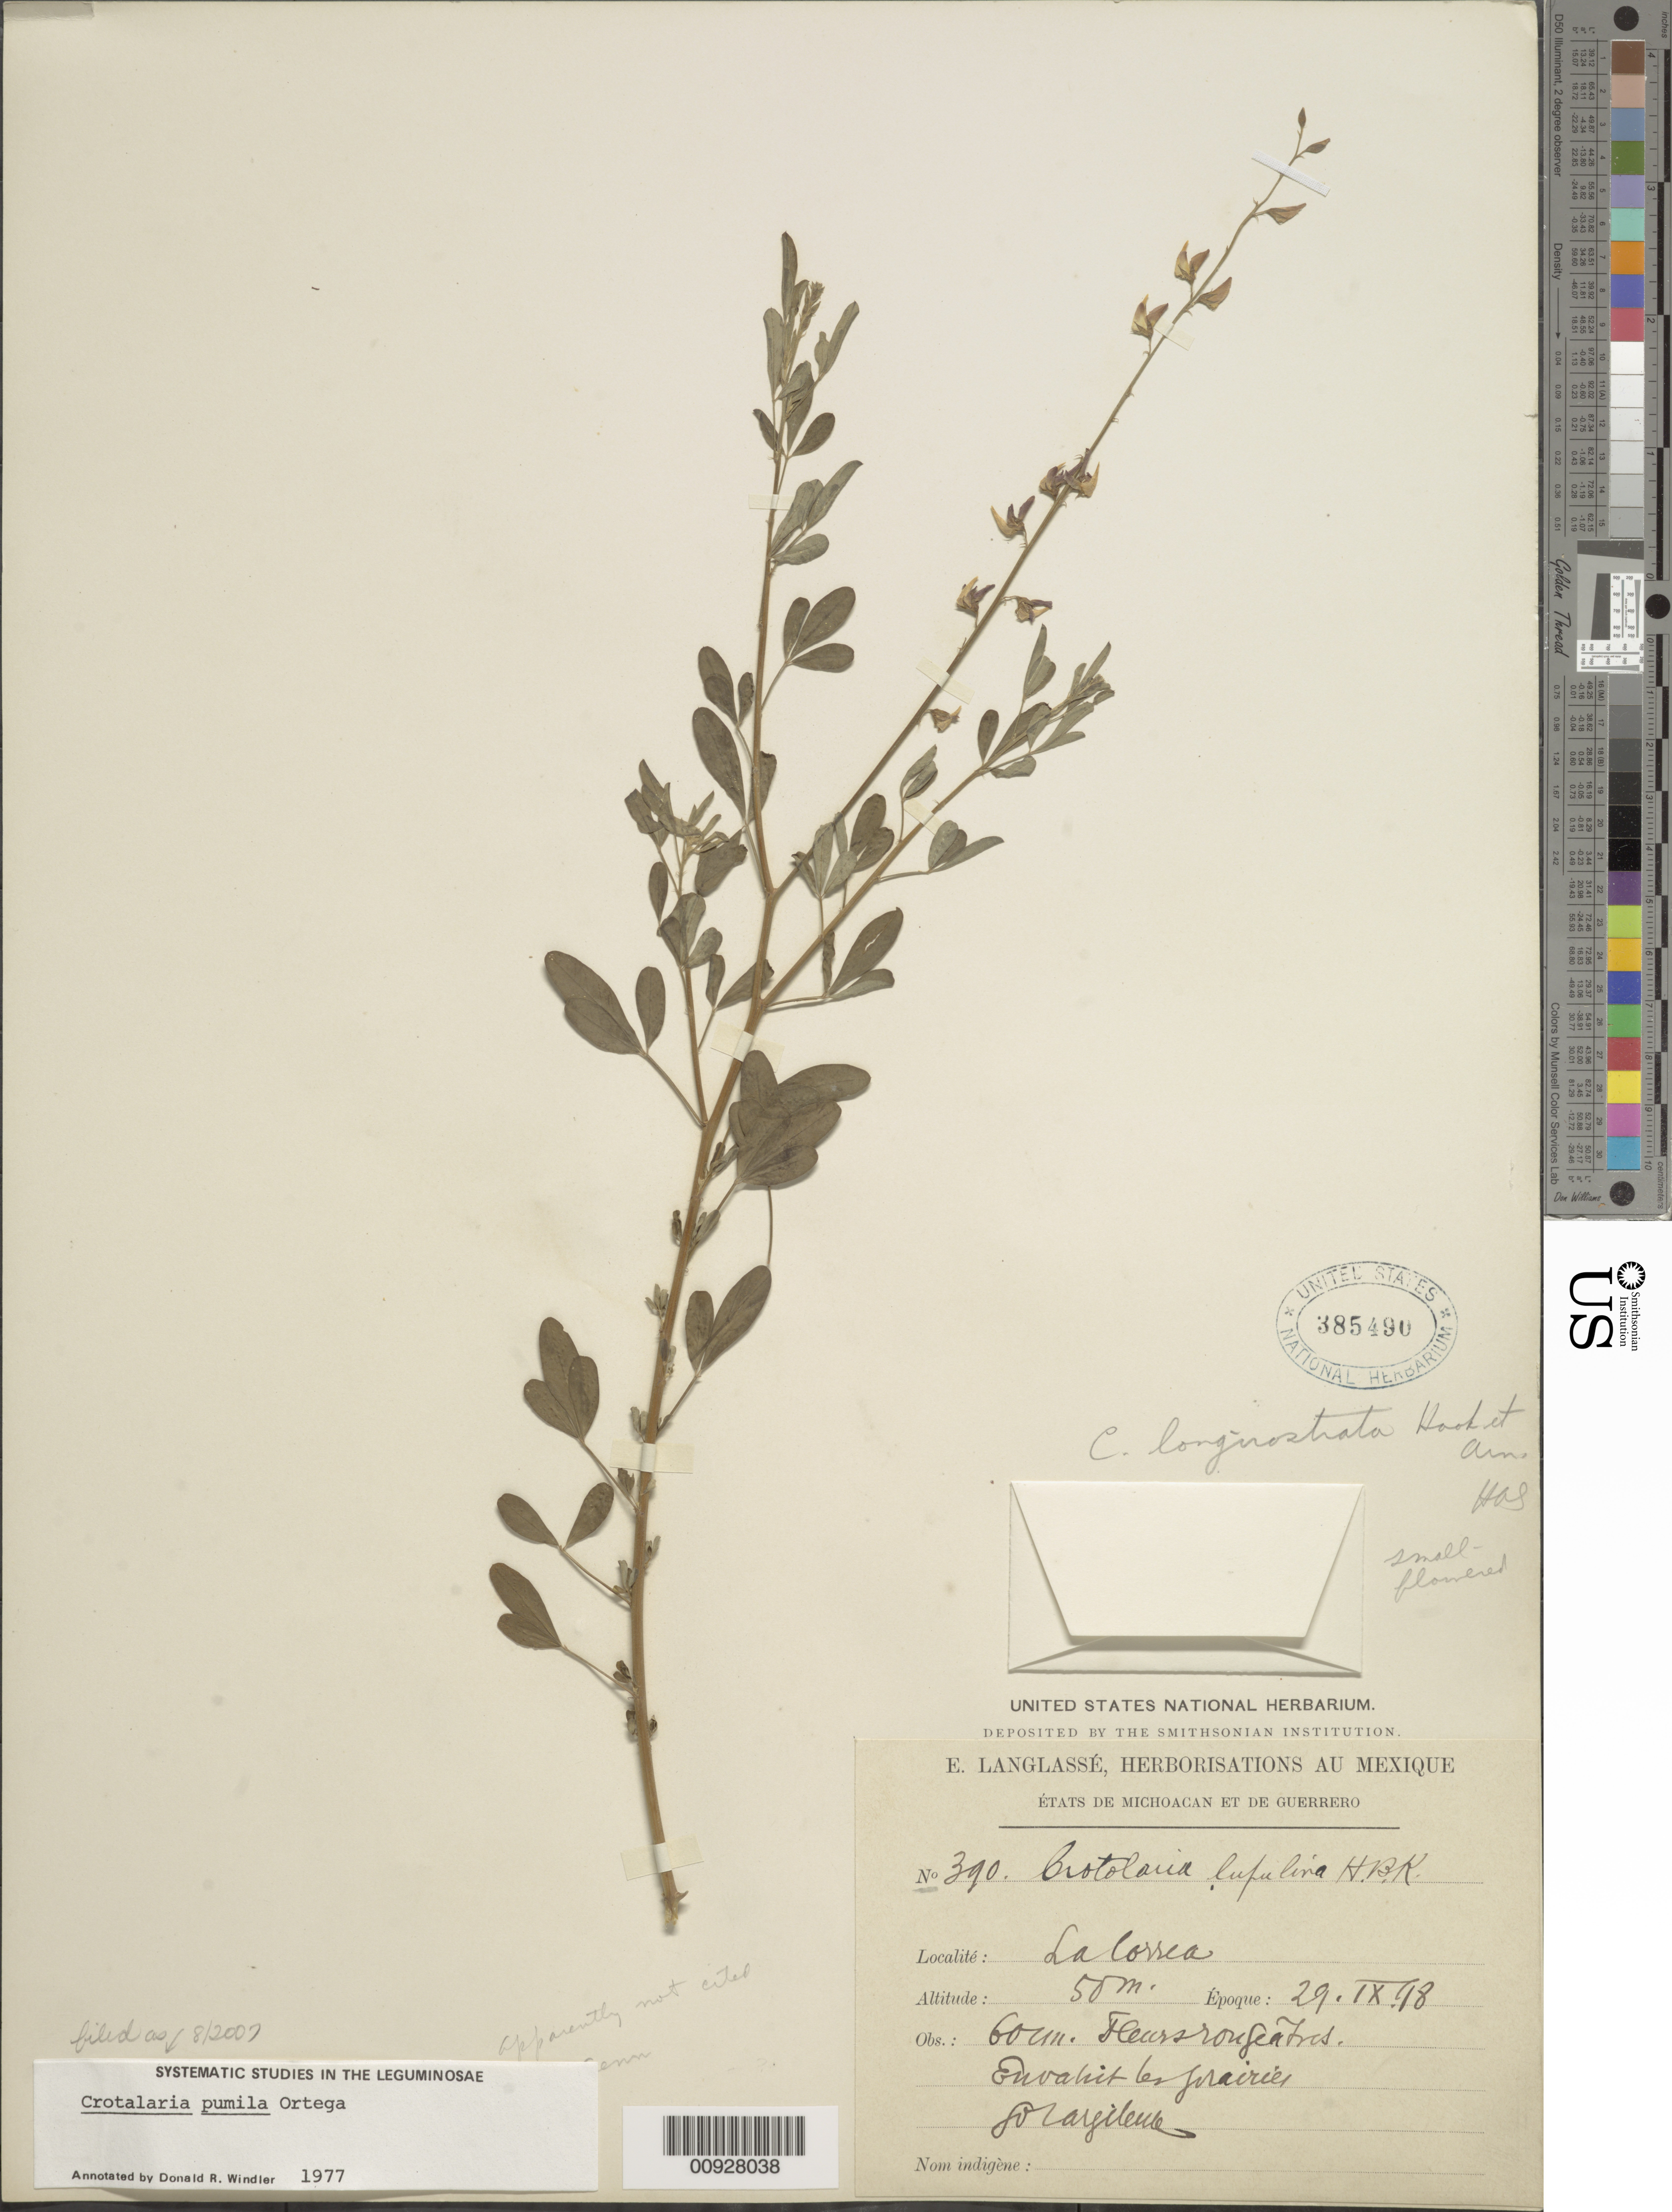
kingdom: Plantae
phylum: Tracheophyta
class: Magnoliopsida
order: Fabales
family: Fabaceae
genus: Crotalaria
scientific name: Crotalaria pumila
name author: Ortega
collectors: E. Langlassé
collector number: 390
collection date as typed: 29 Sep 1898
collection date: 1898-09-29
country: Mexico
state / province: Guerrero / Michoacán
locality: La Correa. États de Michoacán et de Guerrero.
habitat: Envahit les prairies. Sol argileux.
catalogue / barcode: US 385490